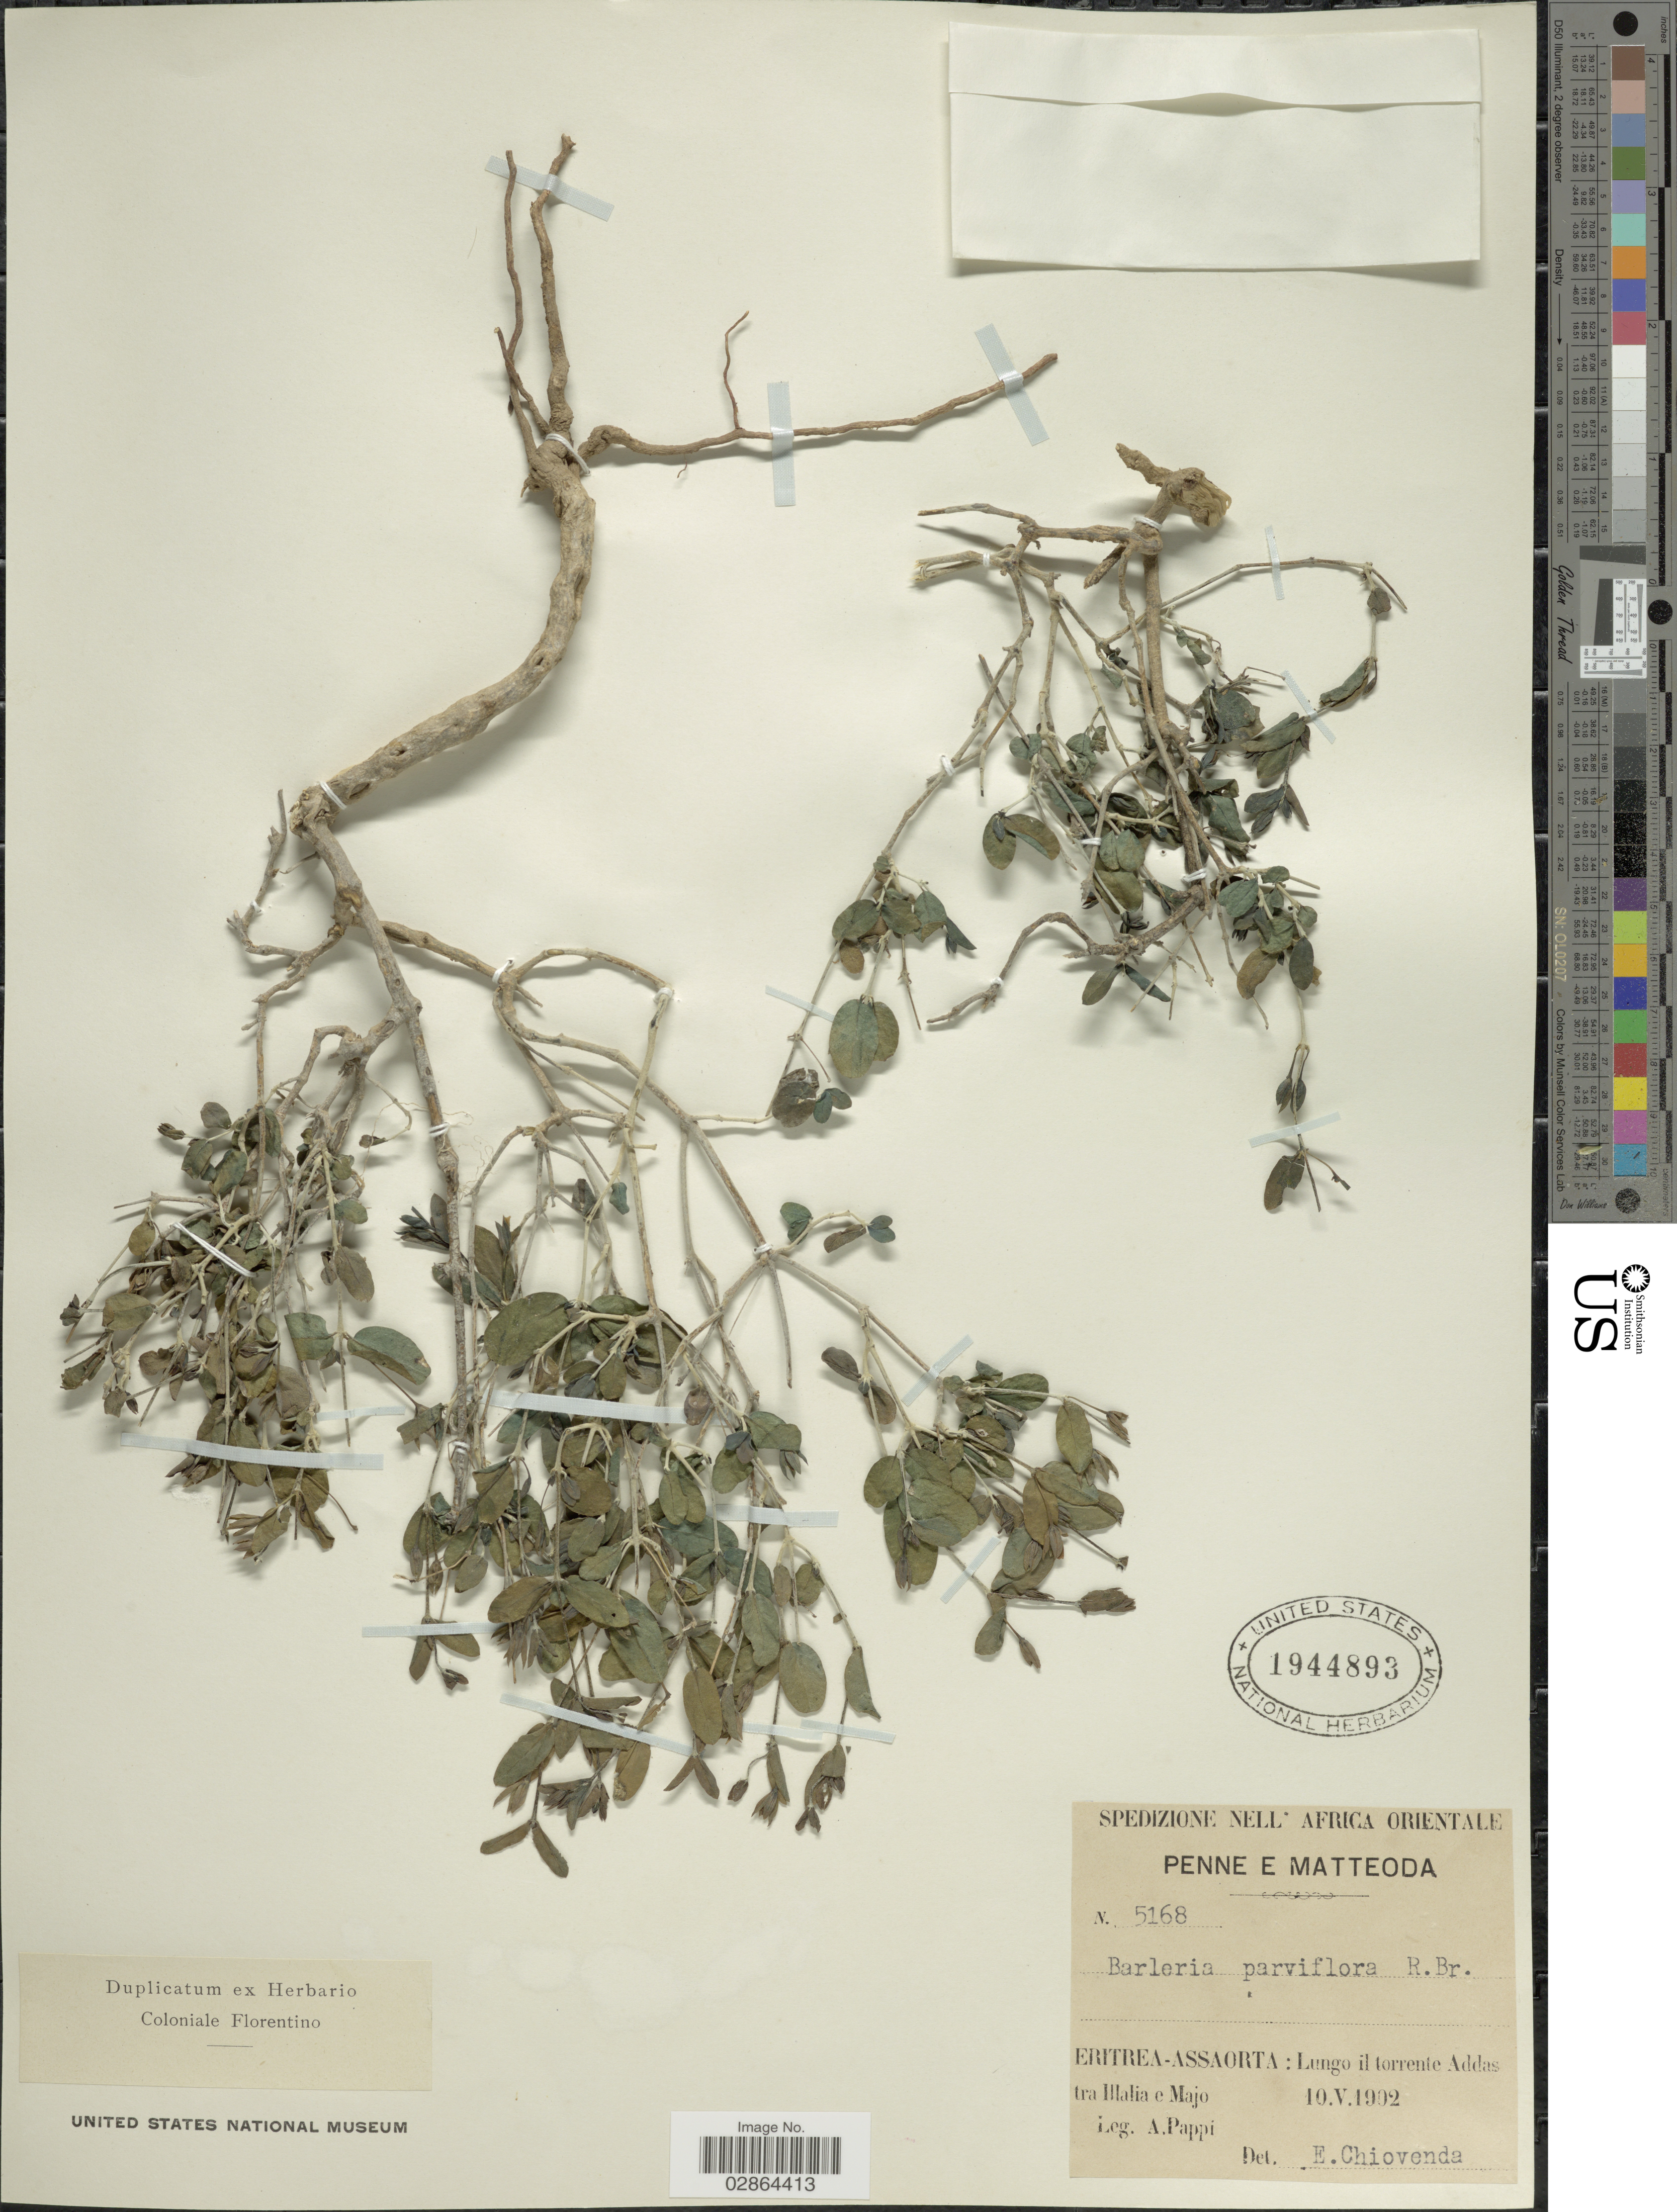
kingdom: Plantae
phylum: Tracheophyta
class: Magnoliopsida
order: Lamiales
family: Acanthaceae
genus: Barleria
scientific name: Barleria parviflora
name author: R. Br. ex T. Anderson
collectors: A. Pappi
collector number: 5168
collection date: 1902-05-10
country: Eritrea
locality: Penne e Matteoda. Eritrea-Assaorta: Lungo il torrente Addas tra Illalia e Majo.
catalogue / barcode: US 1944893